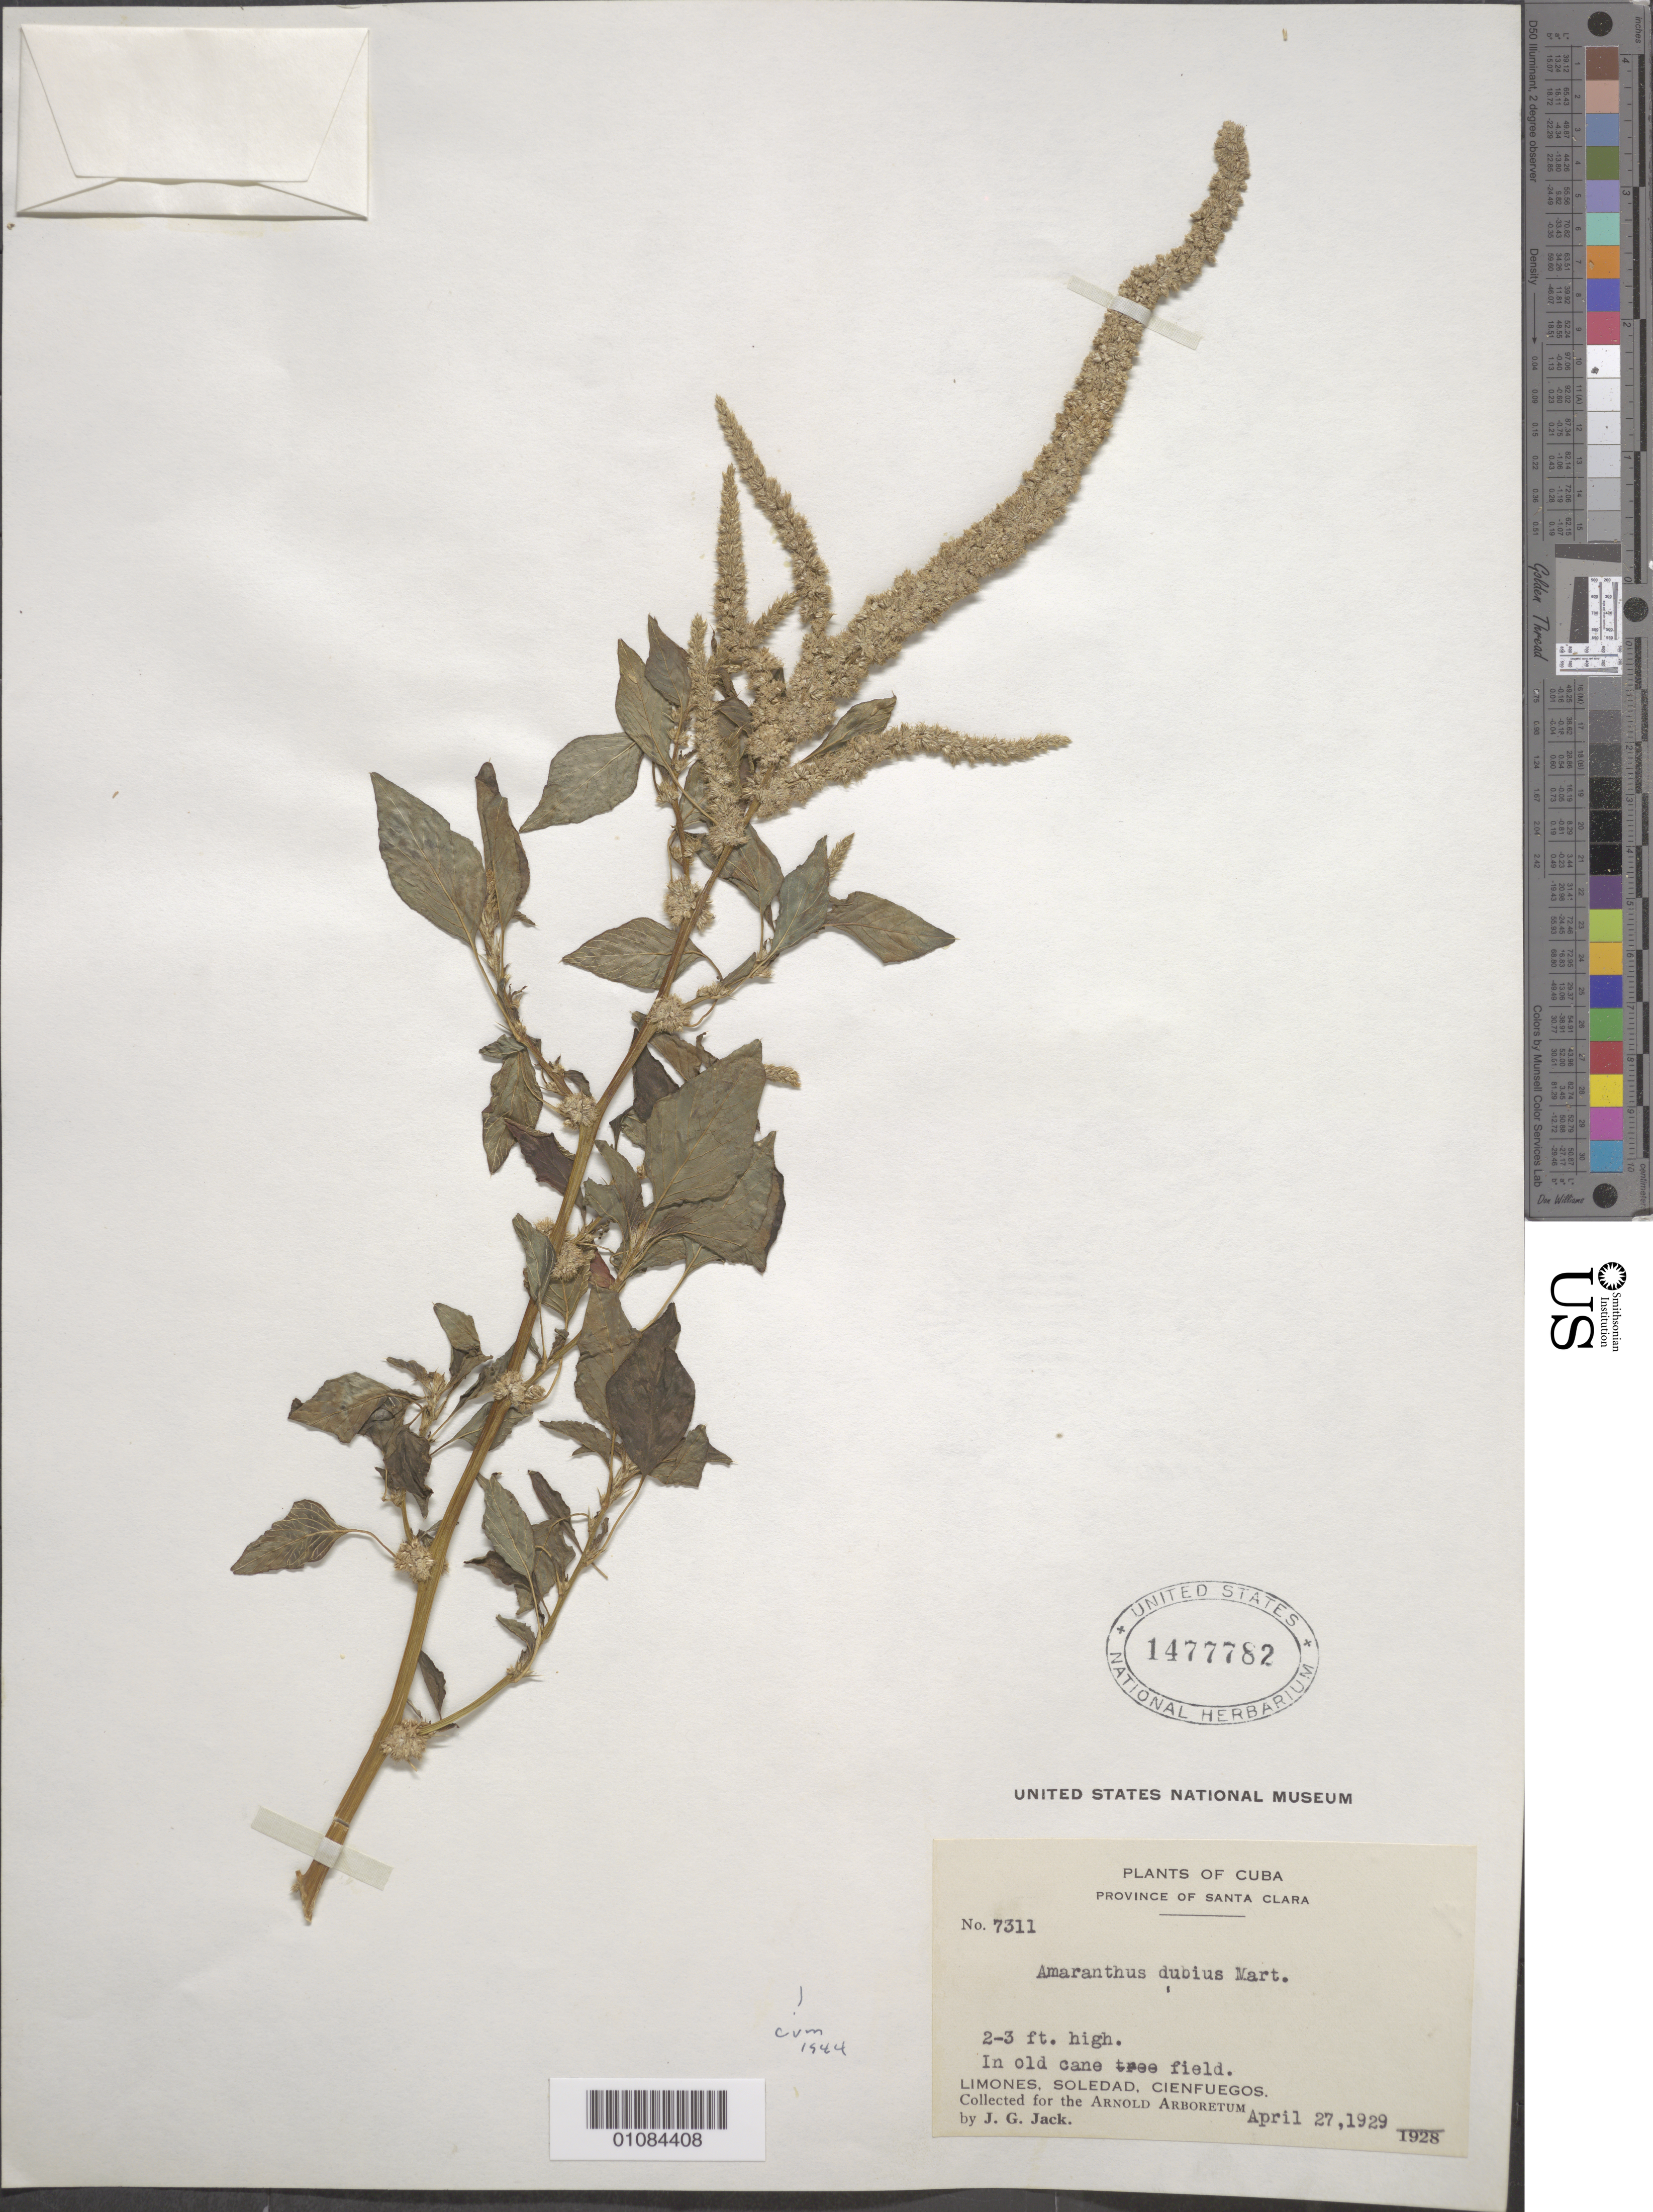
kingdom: Plantae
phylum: Tracheophyta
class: Magnoliopsida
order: Caryophyllales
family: Amaranthaceae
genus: Amaranthus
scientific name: Amaranthus dubius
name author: Mart. ex Thell.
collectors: J. G. Jack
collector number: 7311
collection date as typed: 27 Apr 1929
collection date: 1929-04-27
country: Cuba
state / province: Cienfuegos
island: Cuba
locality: Cienfuegos, Soledad, Limones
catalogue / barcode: US 1477782